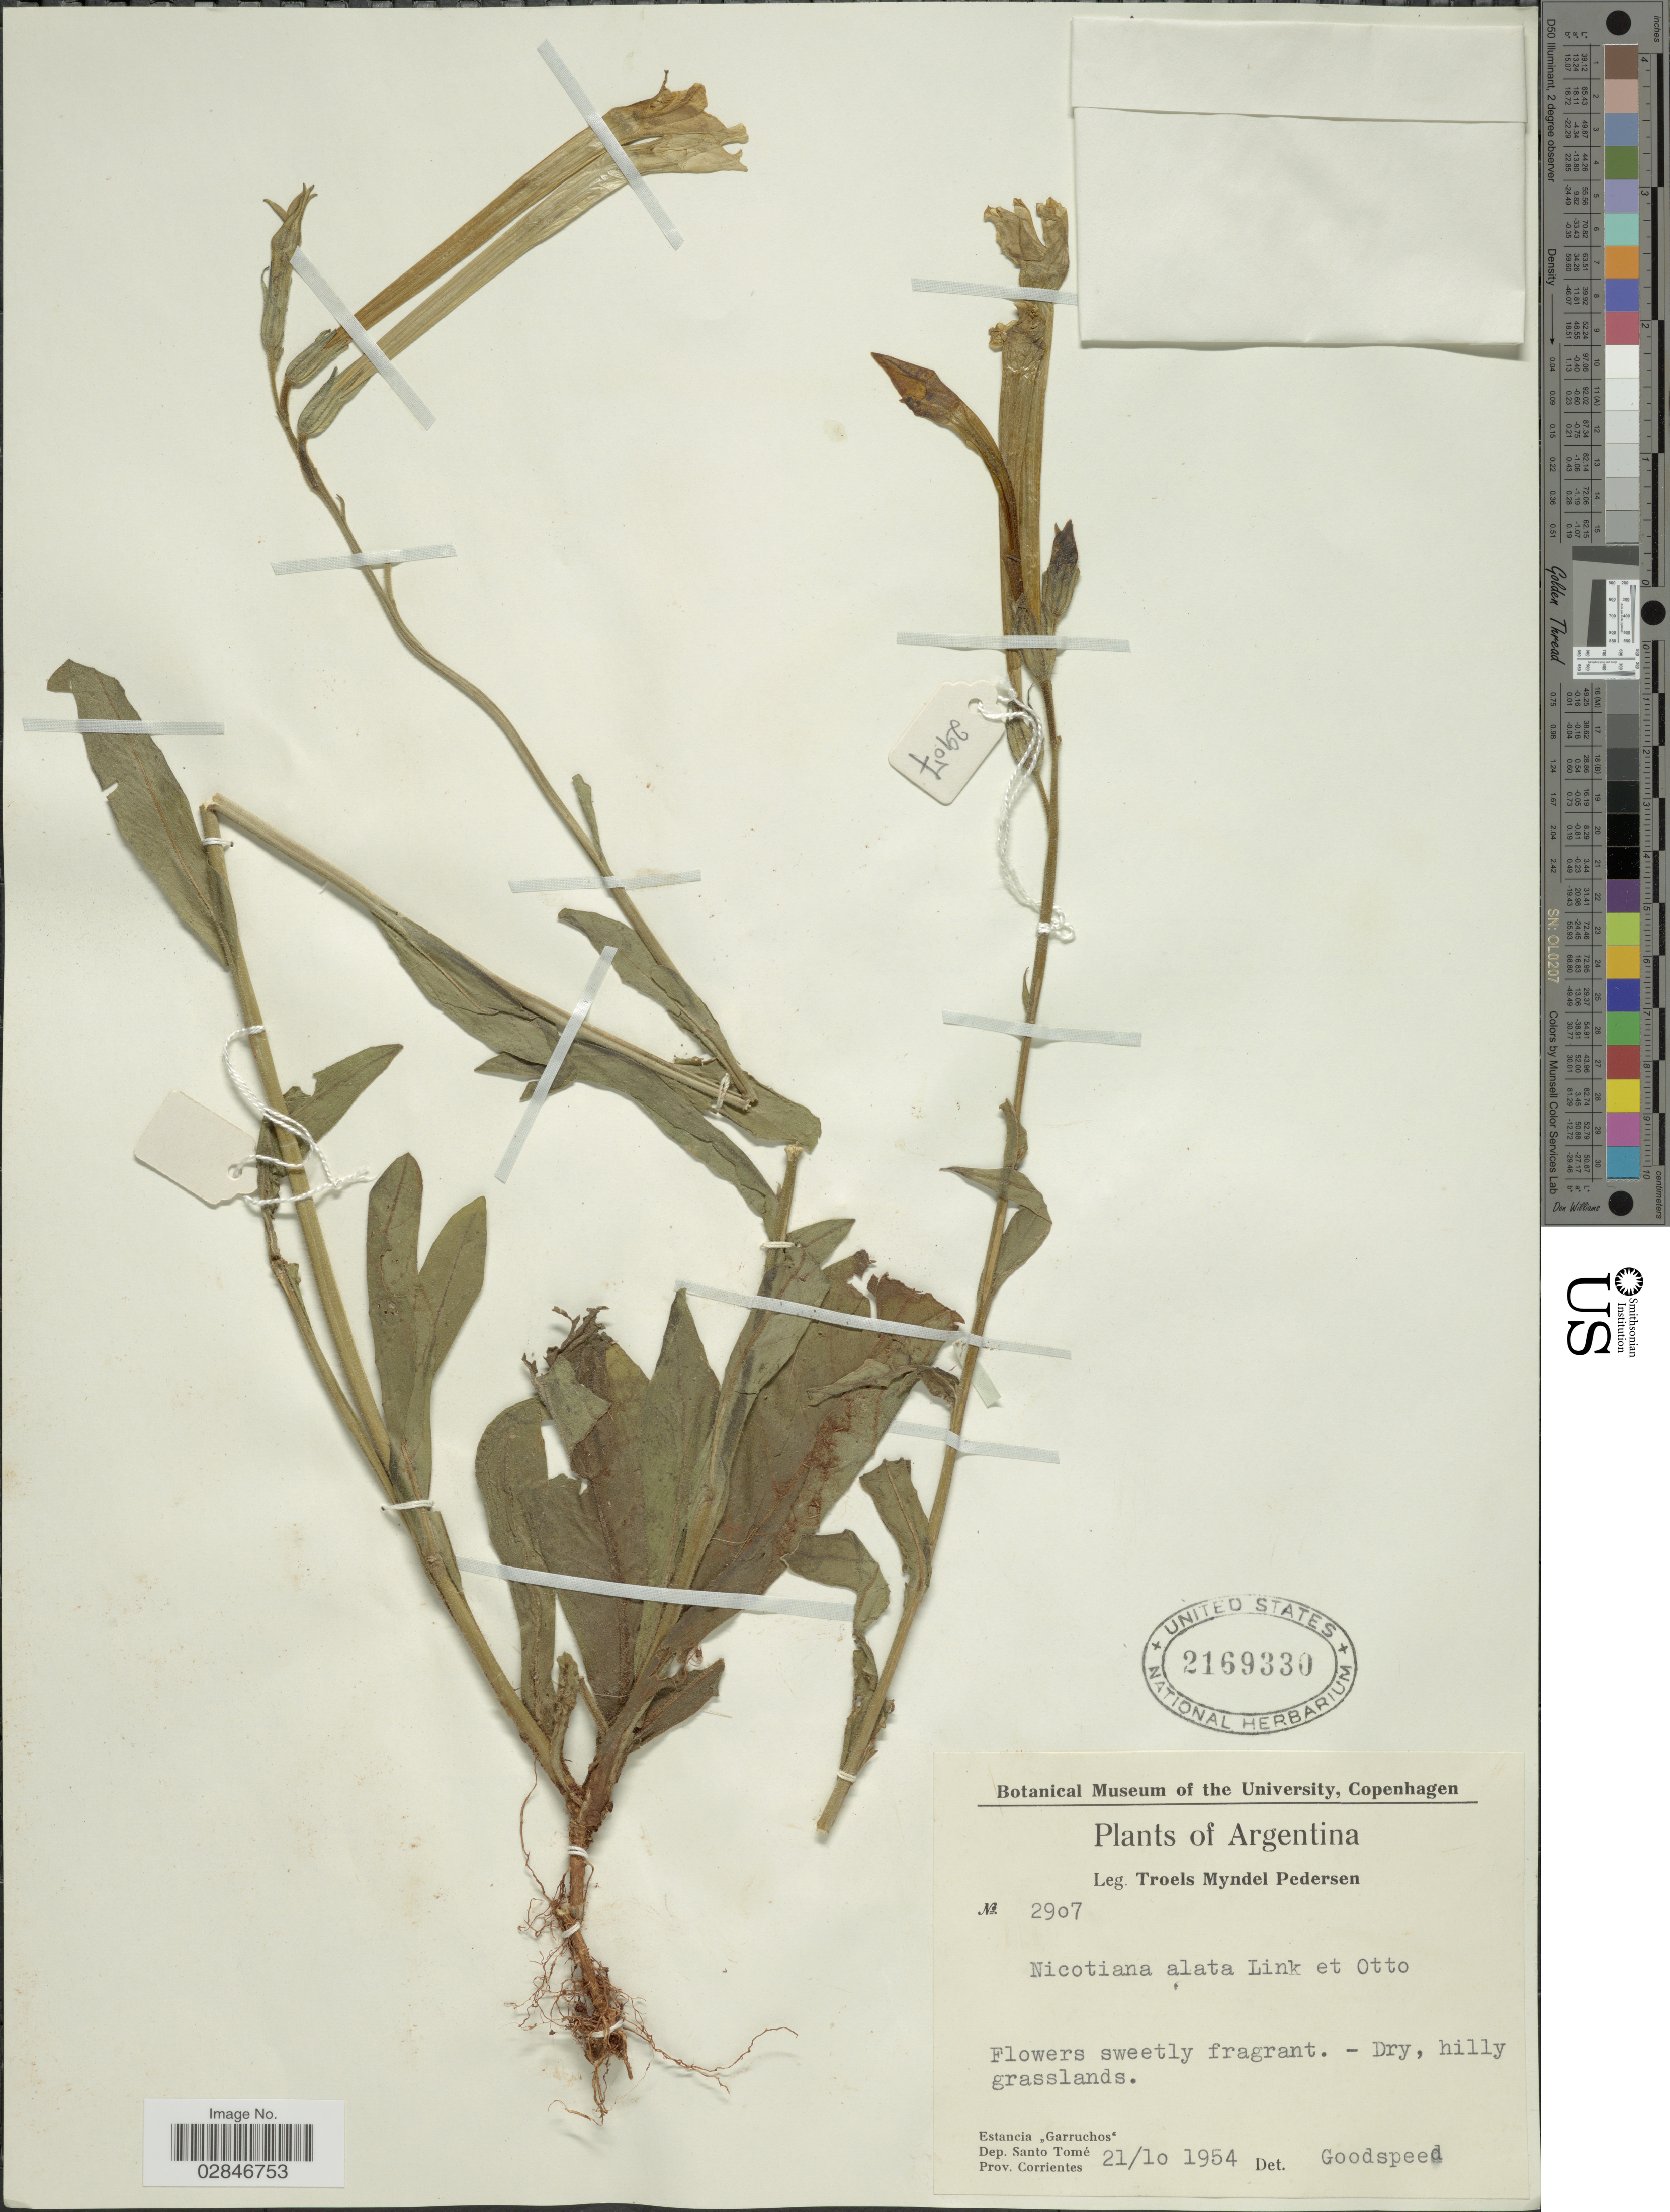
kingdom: Plantae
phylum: Tracheophyta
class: Magnoliopsida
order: Solanales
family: Solanaceae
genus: Nicotiana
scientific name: Nicotiana alata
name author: Link & Otto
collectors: T. Pederson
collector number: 2907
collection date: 1954-10-21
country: Argentina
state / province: Corrientes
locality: Estancia "Garruchos", Dept. Santo Tomé, Prov. Corrientes.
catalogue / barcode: US 2169330